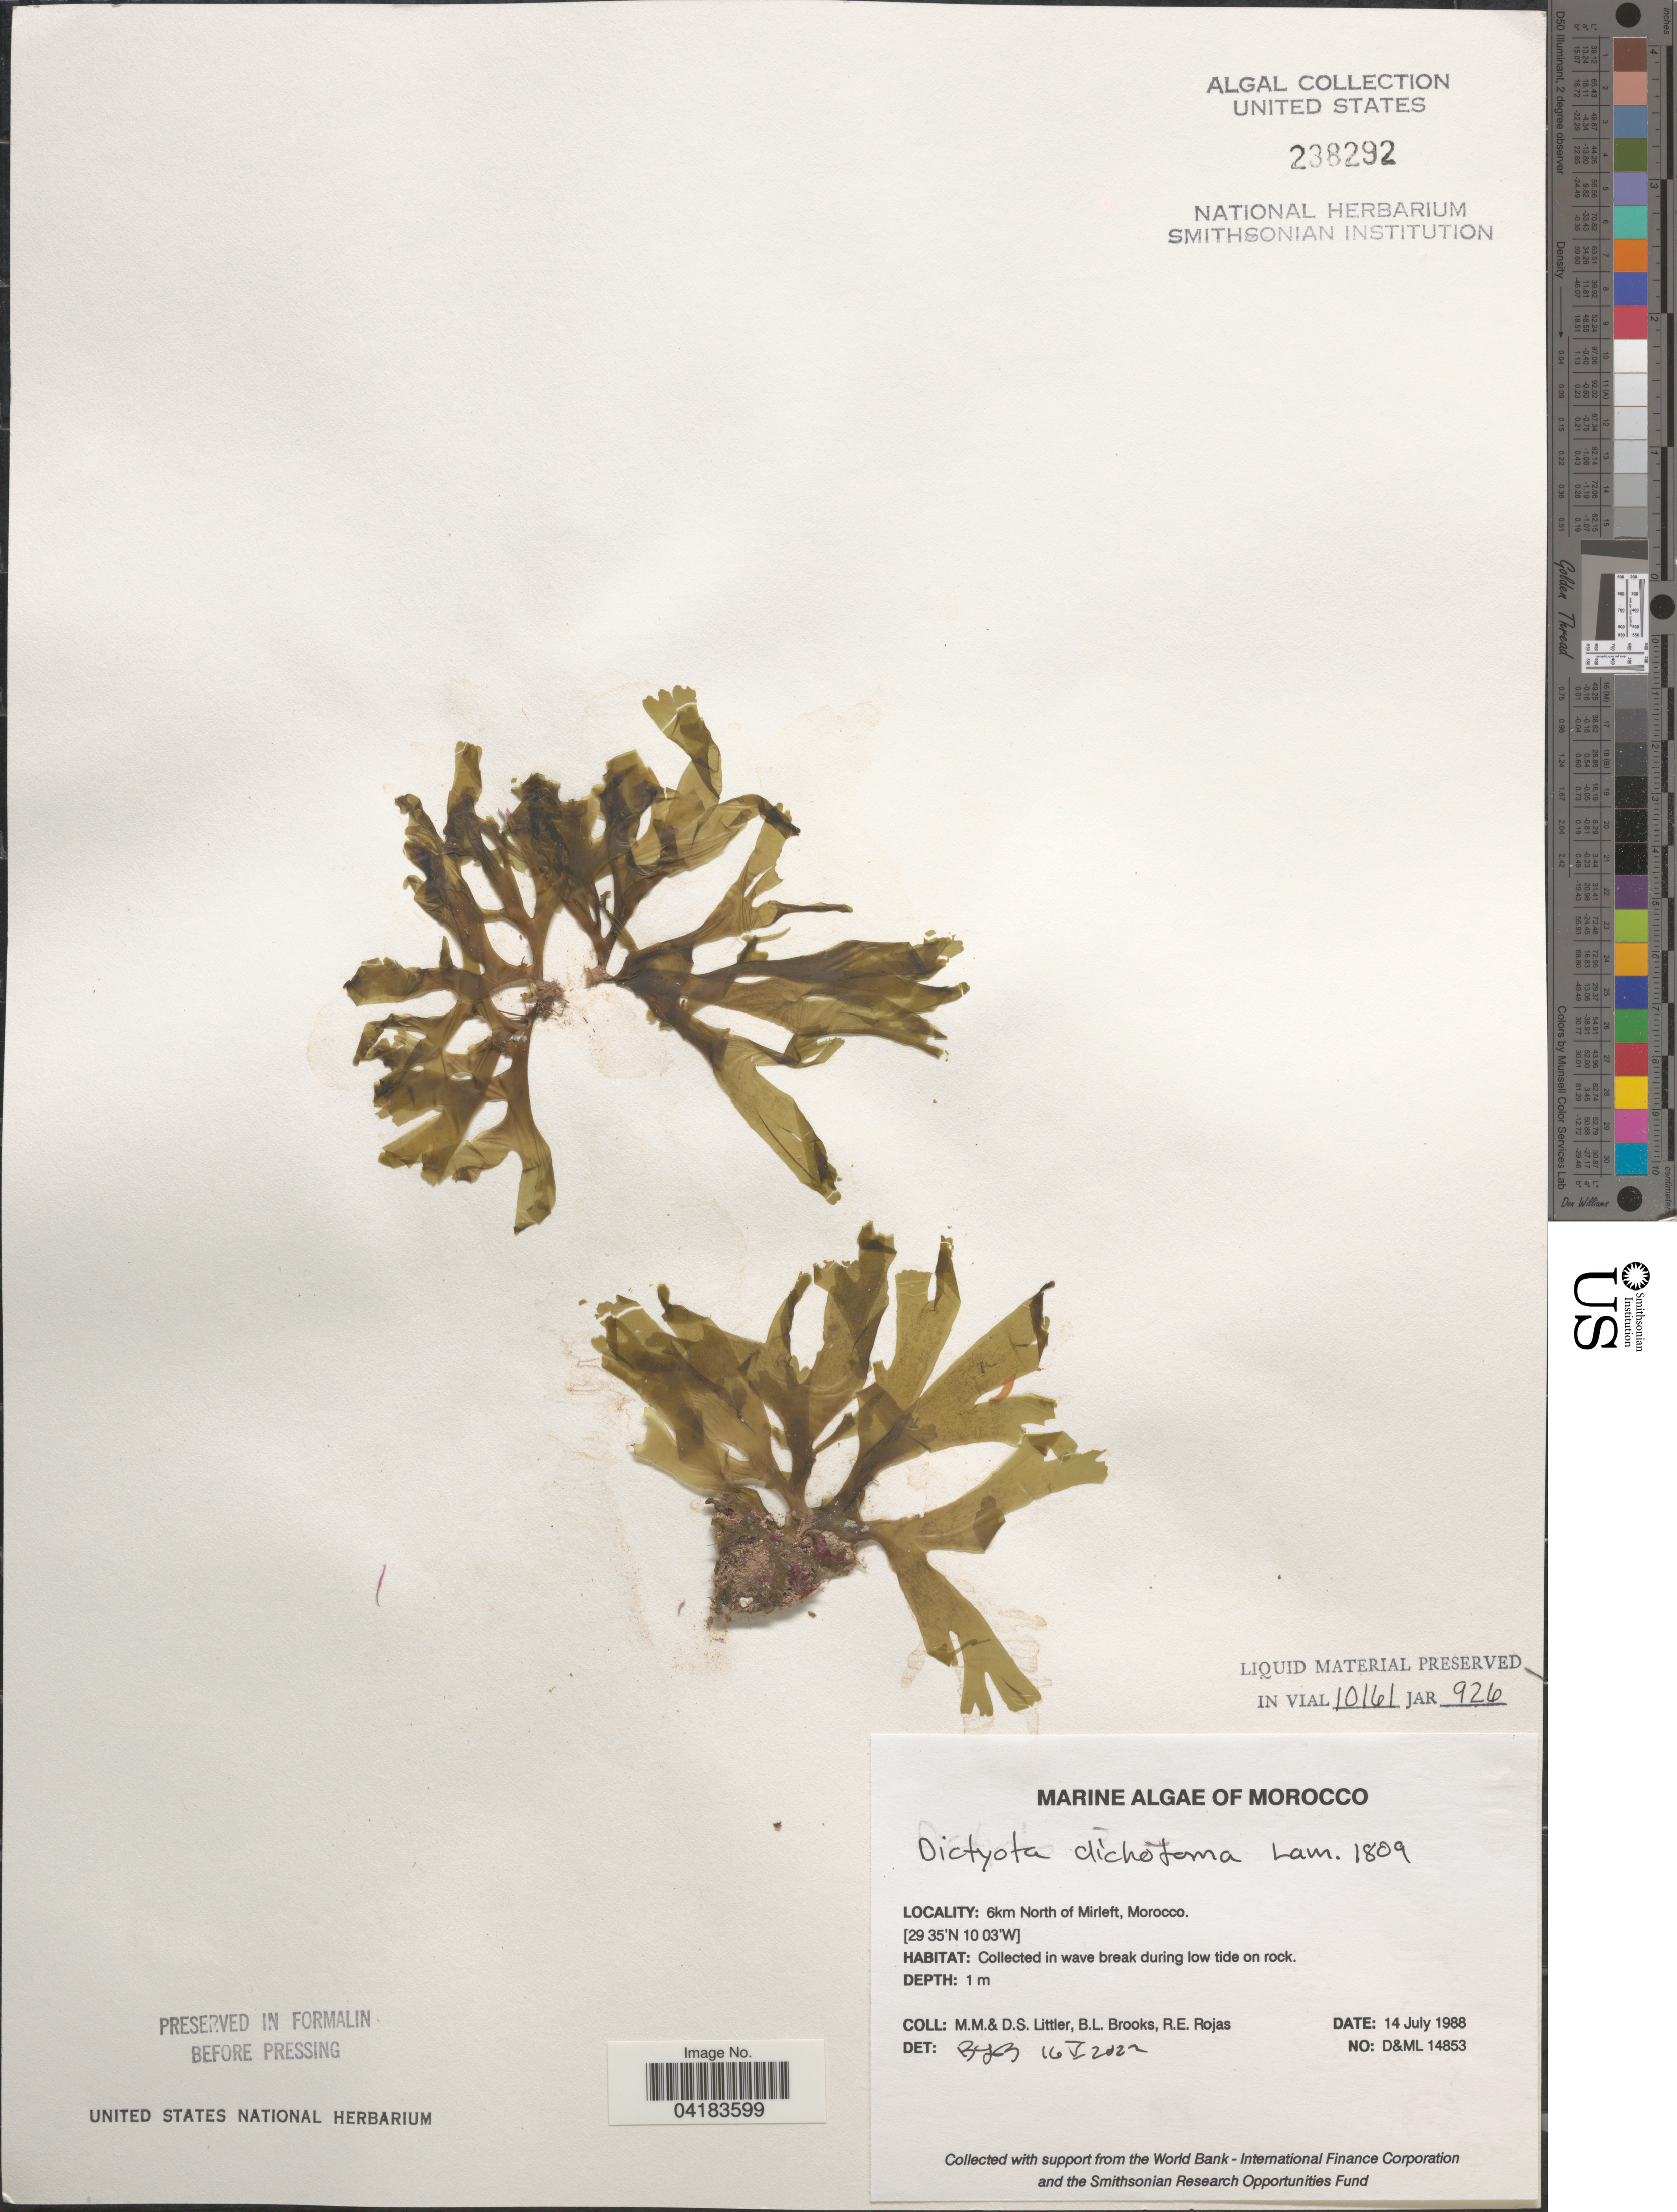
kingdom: Chromista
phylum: Ochrophyta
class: Phaeophyceae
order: Dictyotales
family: Dictyotaceae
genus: Dictyota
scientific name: Dictyota dichotoma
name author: (Huds.) J.V.Lamouroux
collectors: D. S. Littler, B. Brooks & R. Rojas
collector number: D&ML14853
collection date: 1988-07-14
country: Morocco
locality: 6km North of Mirleft.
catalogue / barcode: US 238292